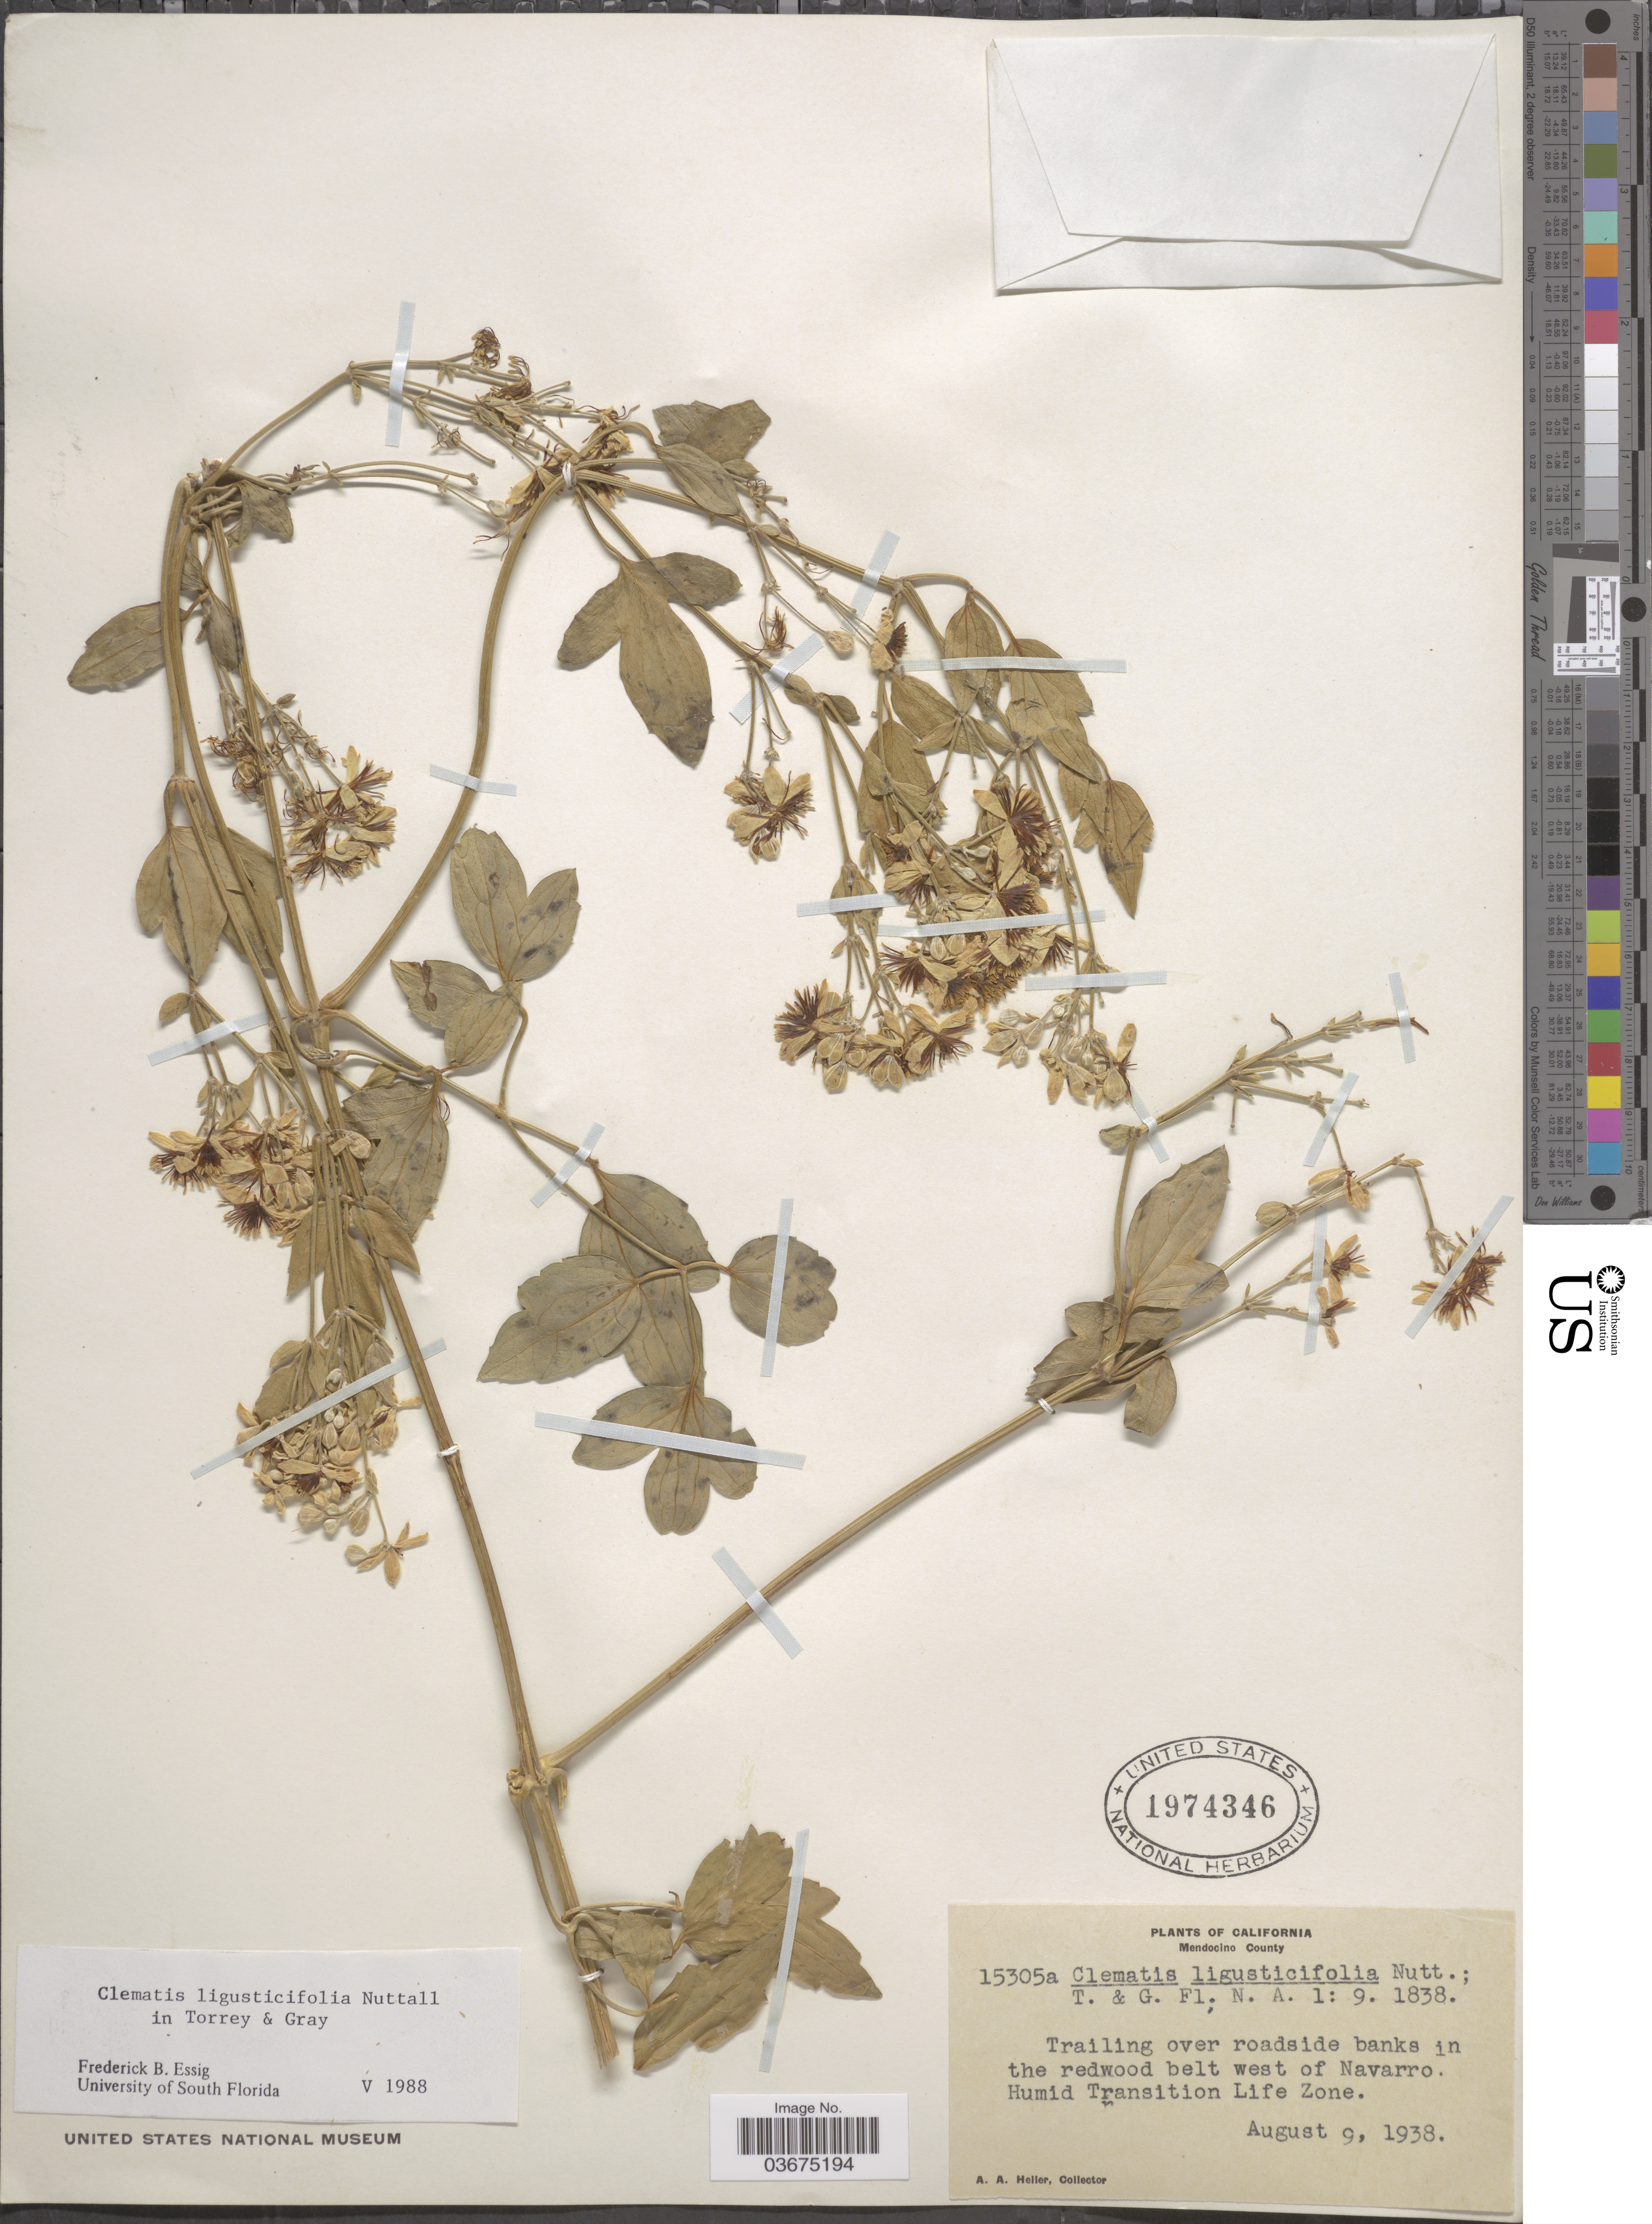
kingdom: Plantae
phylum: Tracheophyta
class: Magnoliopsida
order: Ranunculales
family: Ranunculaceae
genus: Clematis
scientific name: Clematis ligusticifolia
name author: Nutt.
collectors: A. A. Heller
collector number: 15305a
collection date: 1938-08-09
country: United States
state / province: California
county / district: Mendocino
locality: Mendocino County. Trailing over roadside banks in the redwood belt west of Navarro. Humid Transition Life Zone.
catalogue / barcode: US 1974346